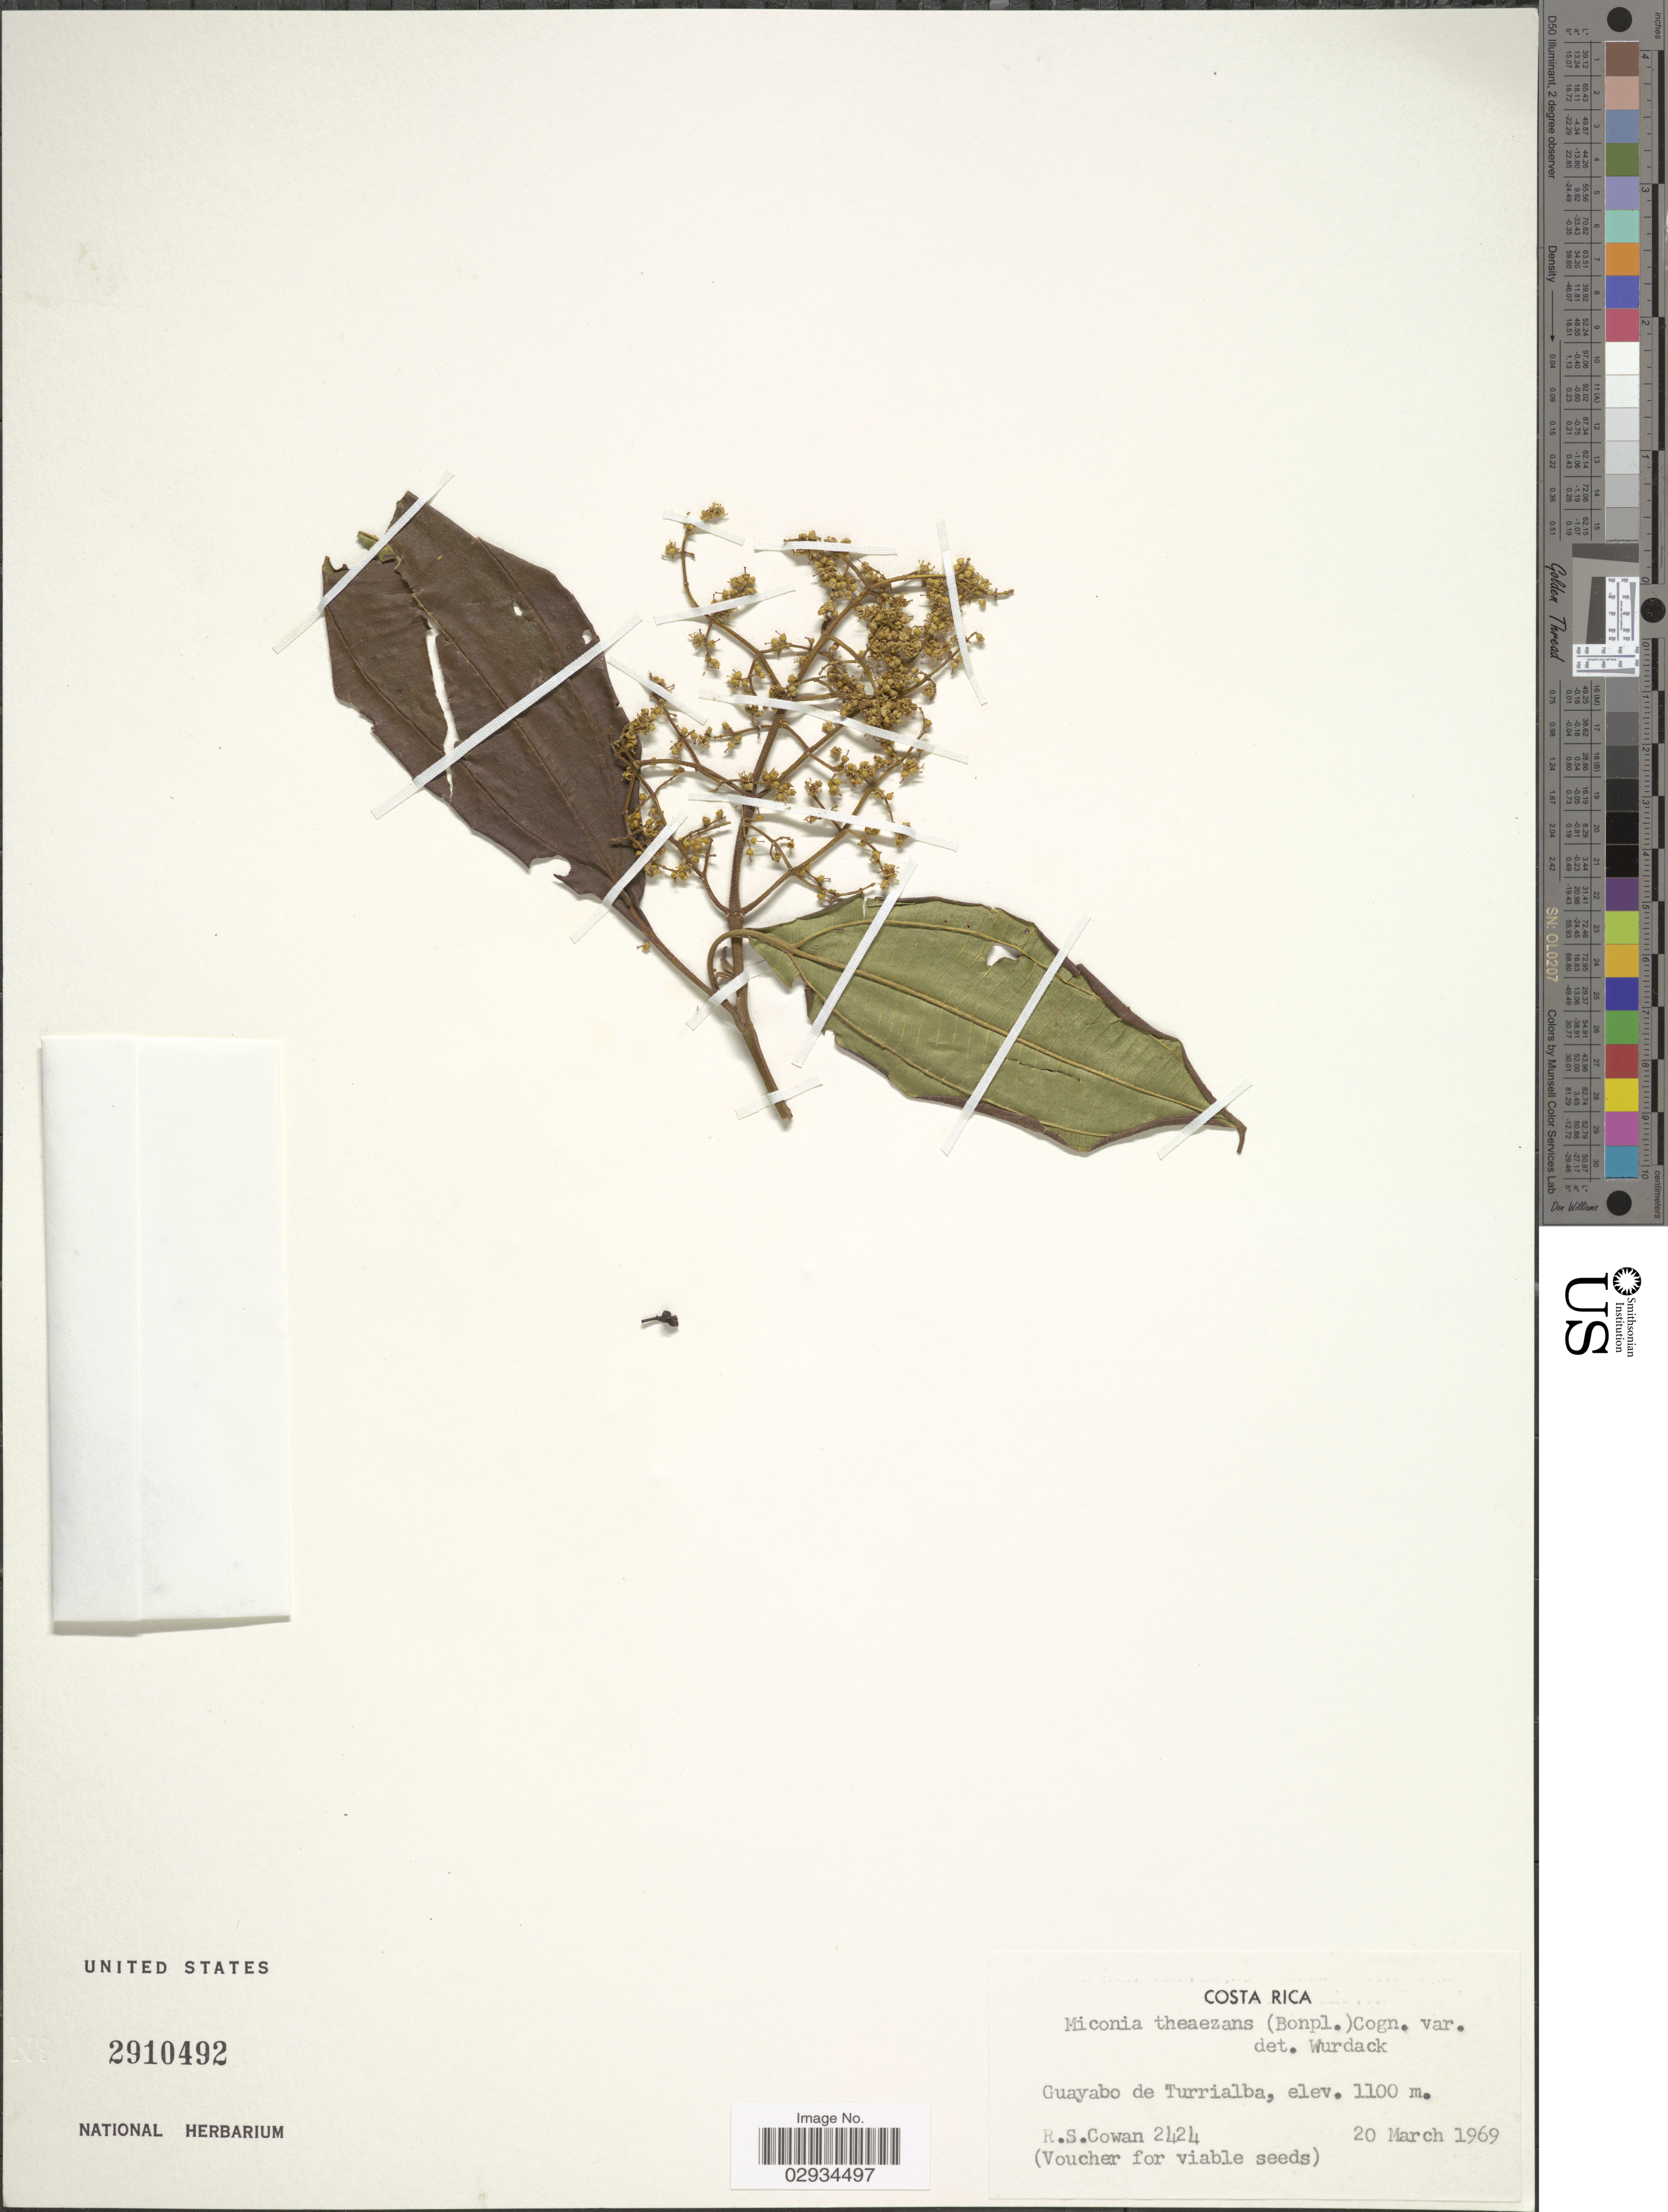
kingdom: Plantae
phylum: Tracheophyta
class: Magnoliopsida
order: Myrtales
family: Melastomataceae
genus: Miconia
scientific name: Miconia theizans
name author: (Bonpl.) Cogn.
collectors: R. S. Cowan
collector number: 2424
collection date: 1969-03-20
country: Costa Rica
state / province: Cartago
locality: Guayabo de Turrialba.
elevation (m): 1100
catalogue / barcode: US 2910492